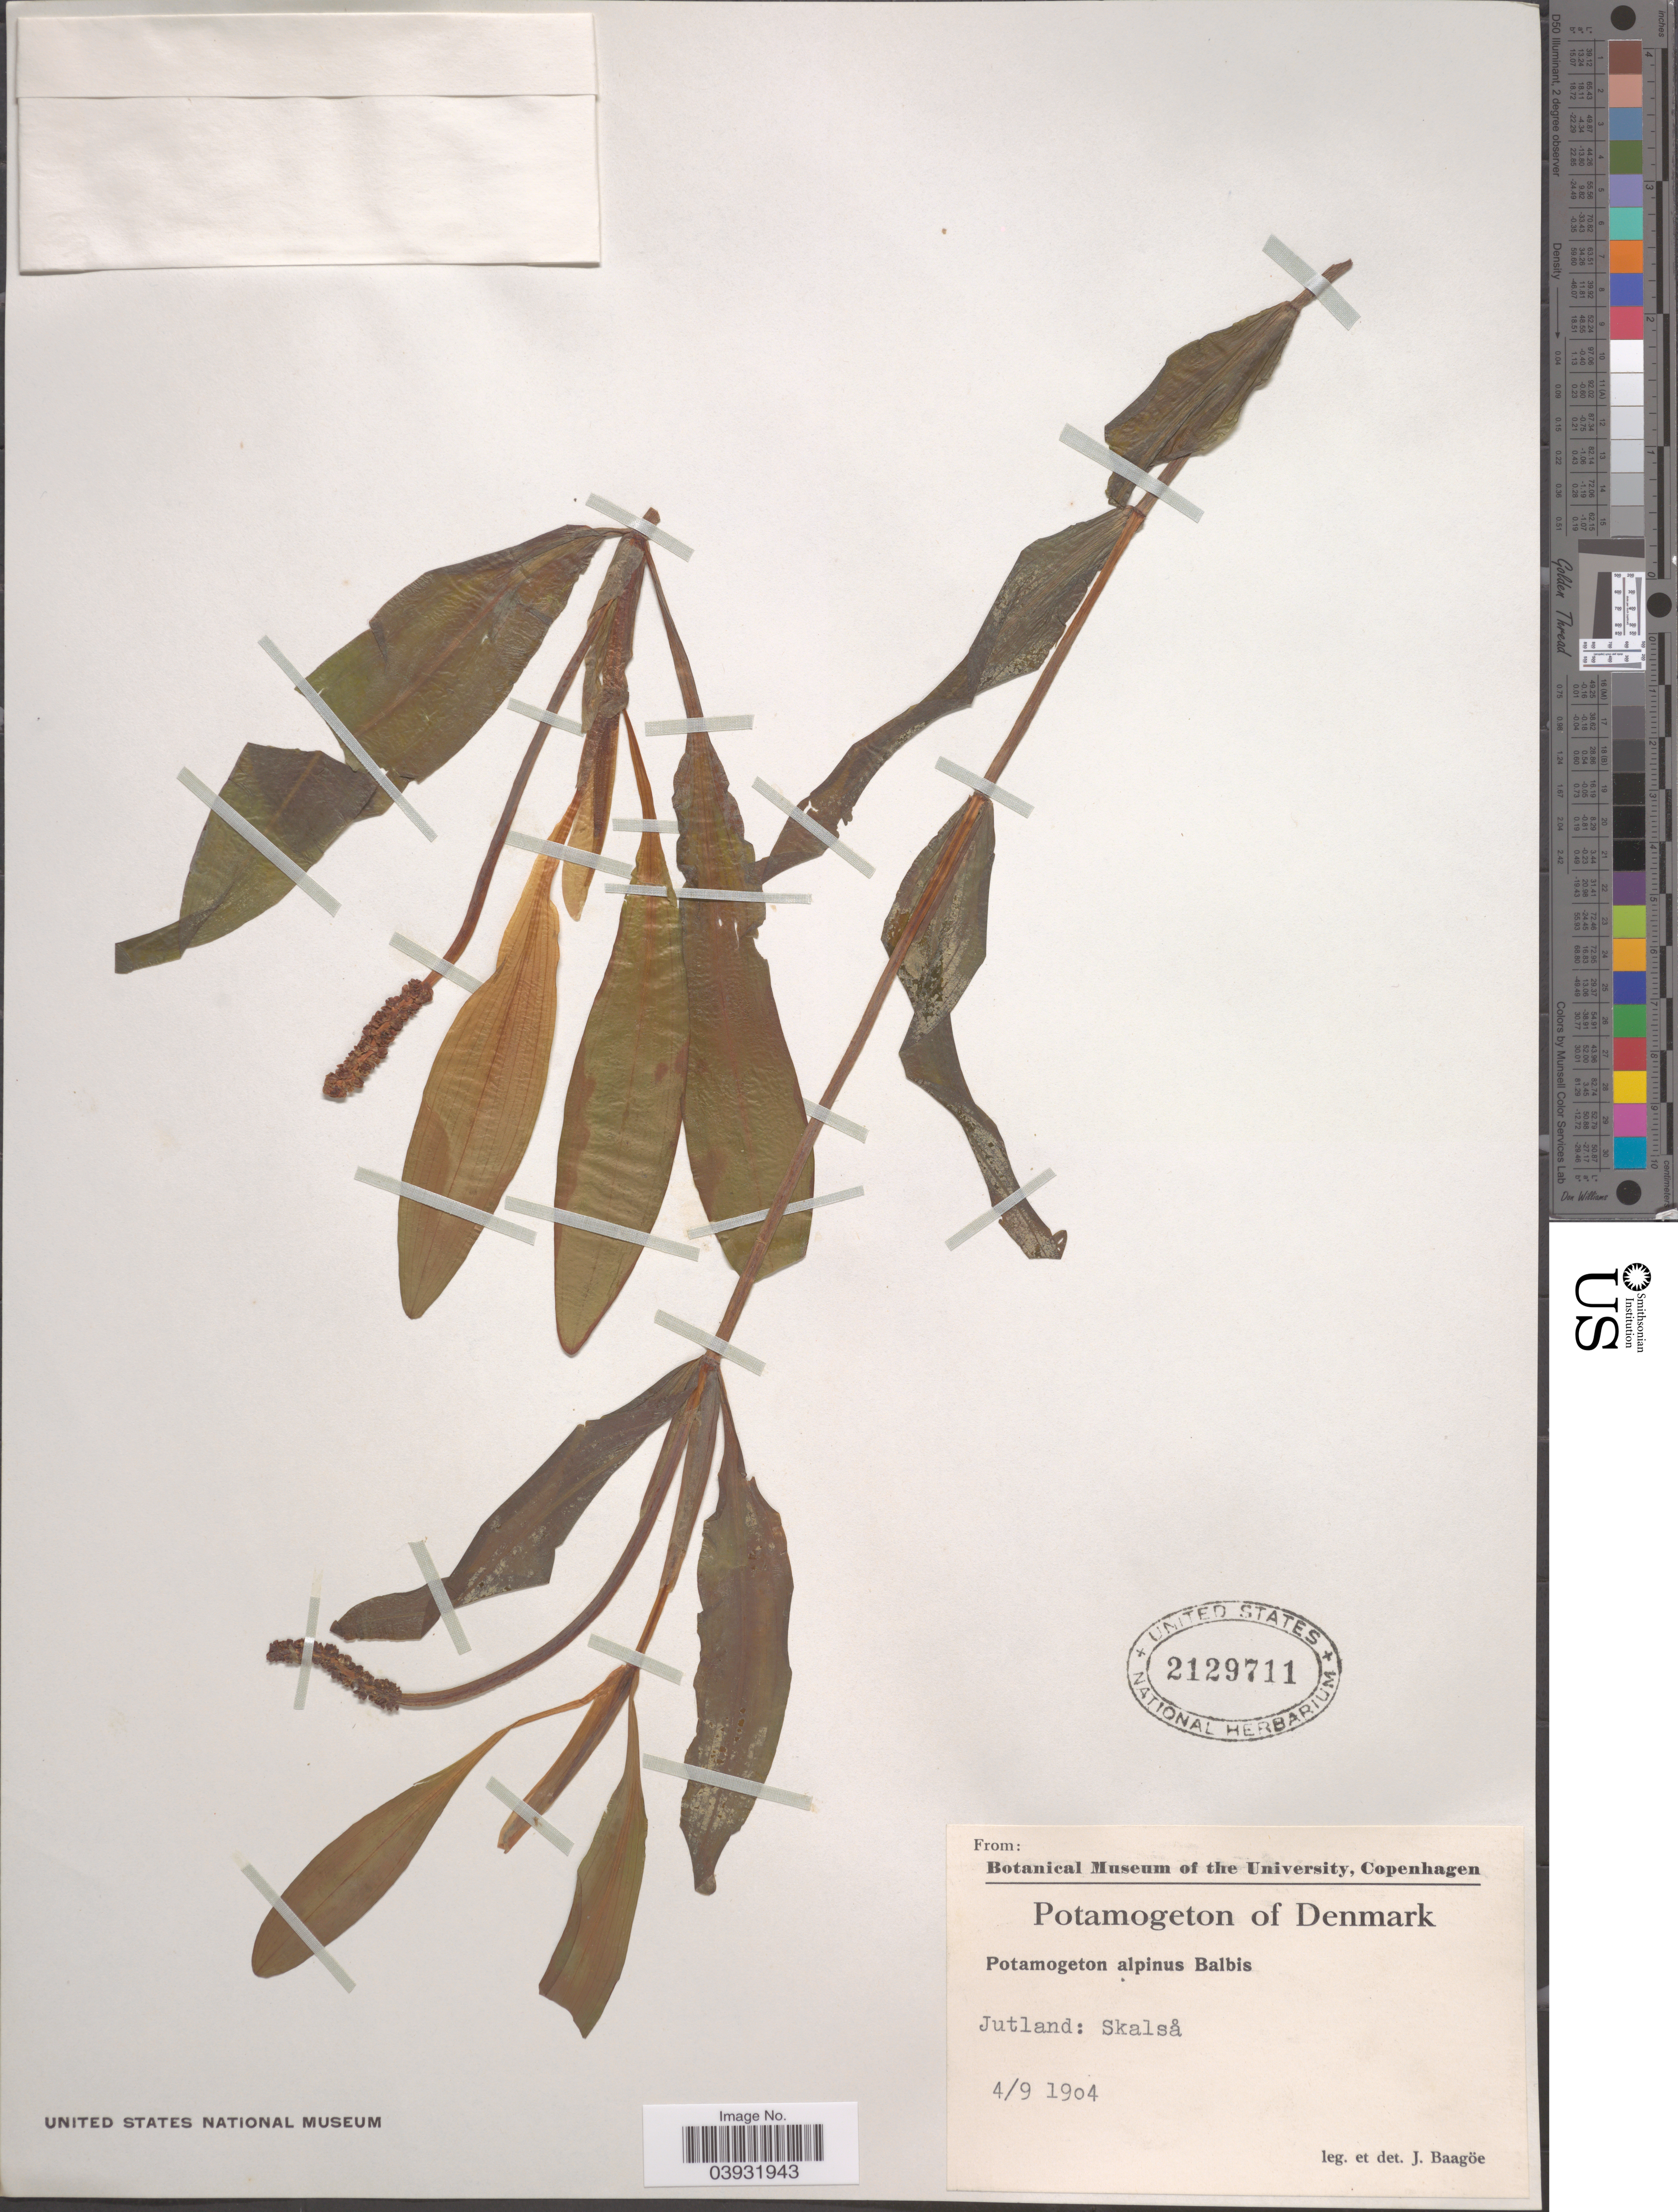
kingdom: Plantae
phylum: Tracheophyta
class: Liliopsida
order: Alismatales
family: Potamogetonaceae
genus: Potamogeton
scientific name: Potamogeton alpinus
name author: Balb.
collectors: J. Baagoe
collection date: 1904-09-04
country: Denmark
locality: Jutland: Skalsa.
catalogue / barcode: US 2129711